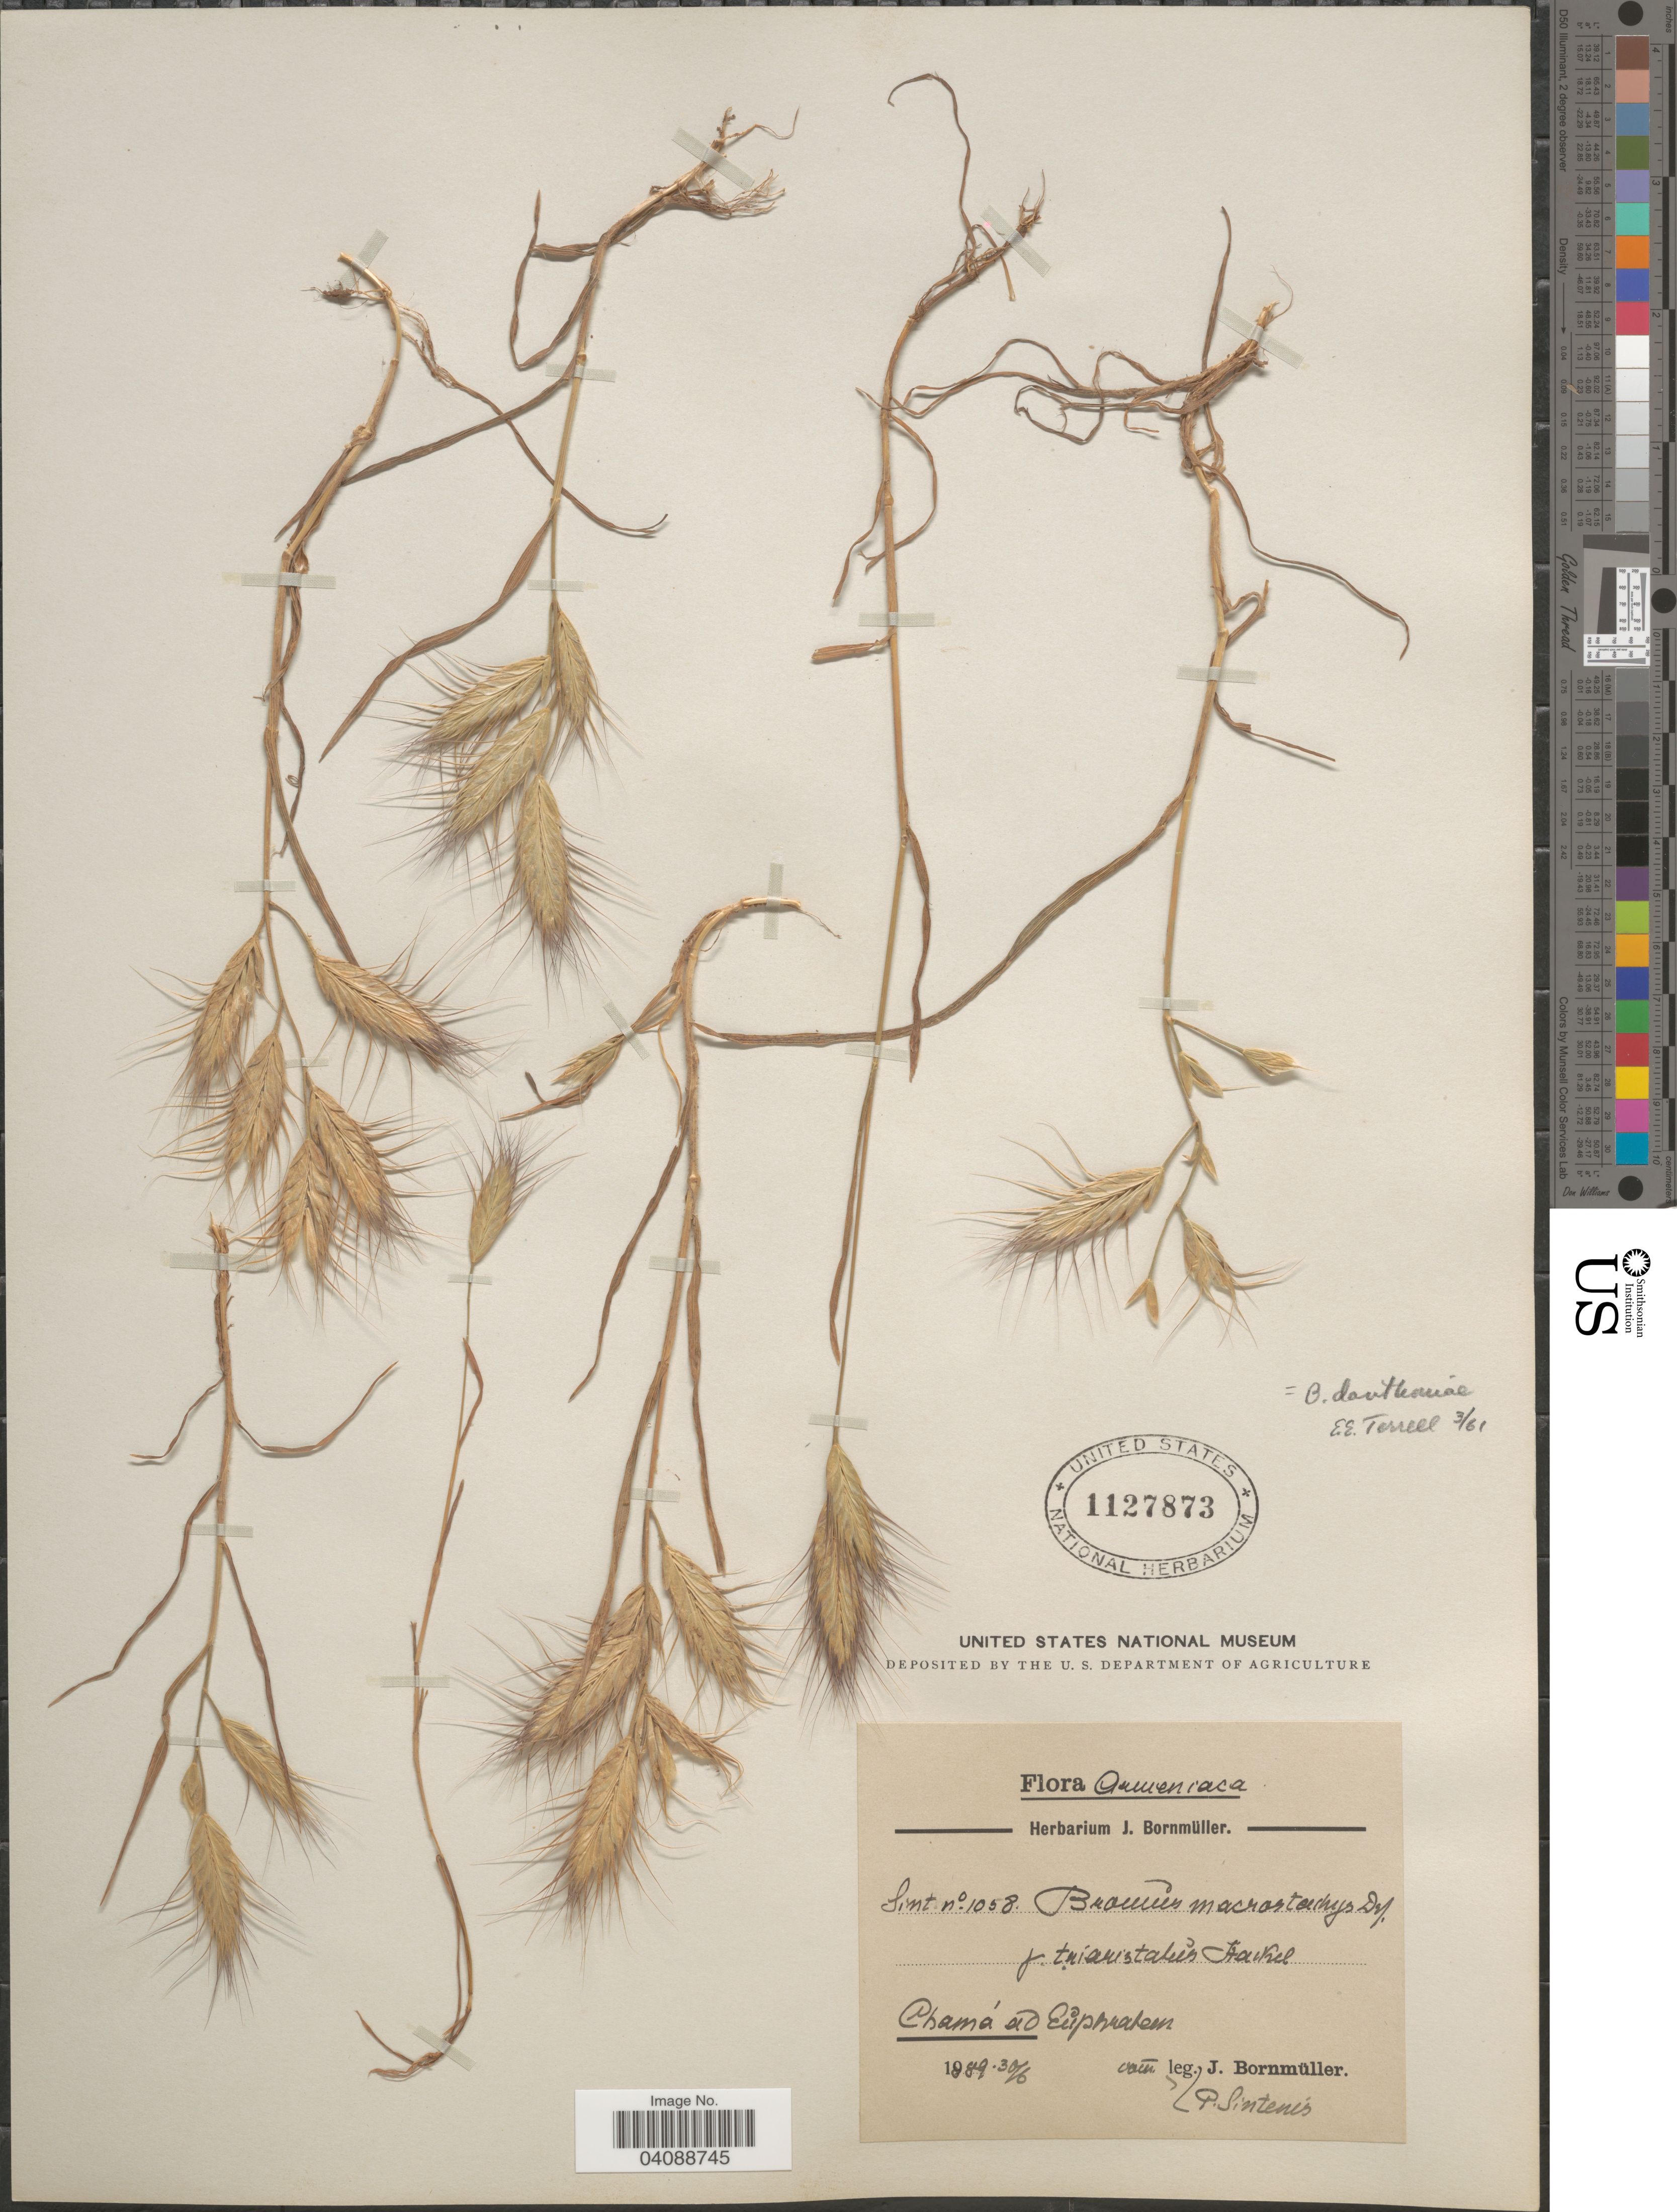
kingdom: Plantae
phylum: Tracheophyta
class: Liliopsida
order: Poales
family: Poaceae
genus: Bromus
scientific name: Bromus danthoniae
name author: Trin. ex C.A. Mey.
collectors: J. Bornmüller & P. Sintenis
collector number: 1058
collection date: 1889-06-30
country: Armenia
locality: Armeniaca. Chamá ad Euphralem.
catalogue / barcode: US 1127873